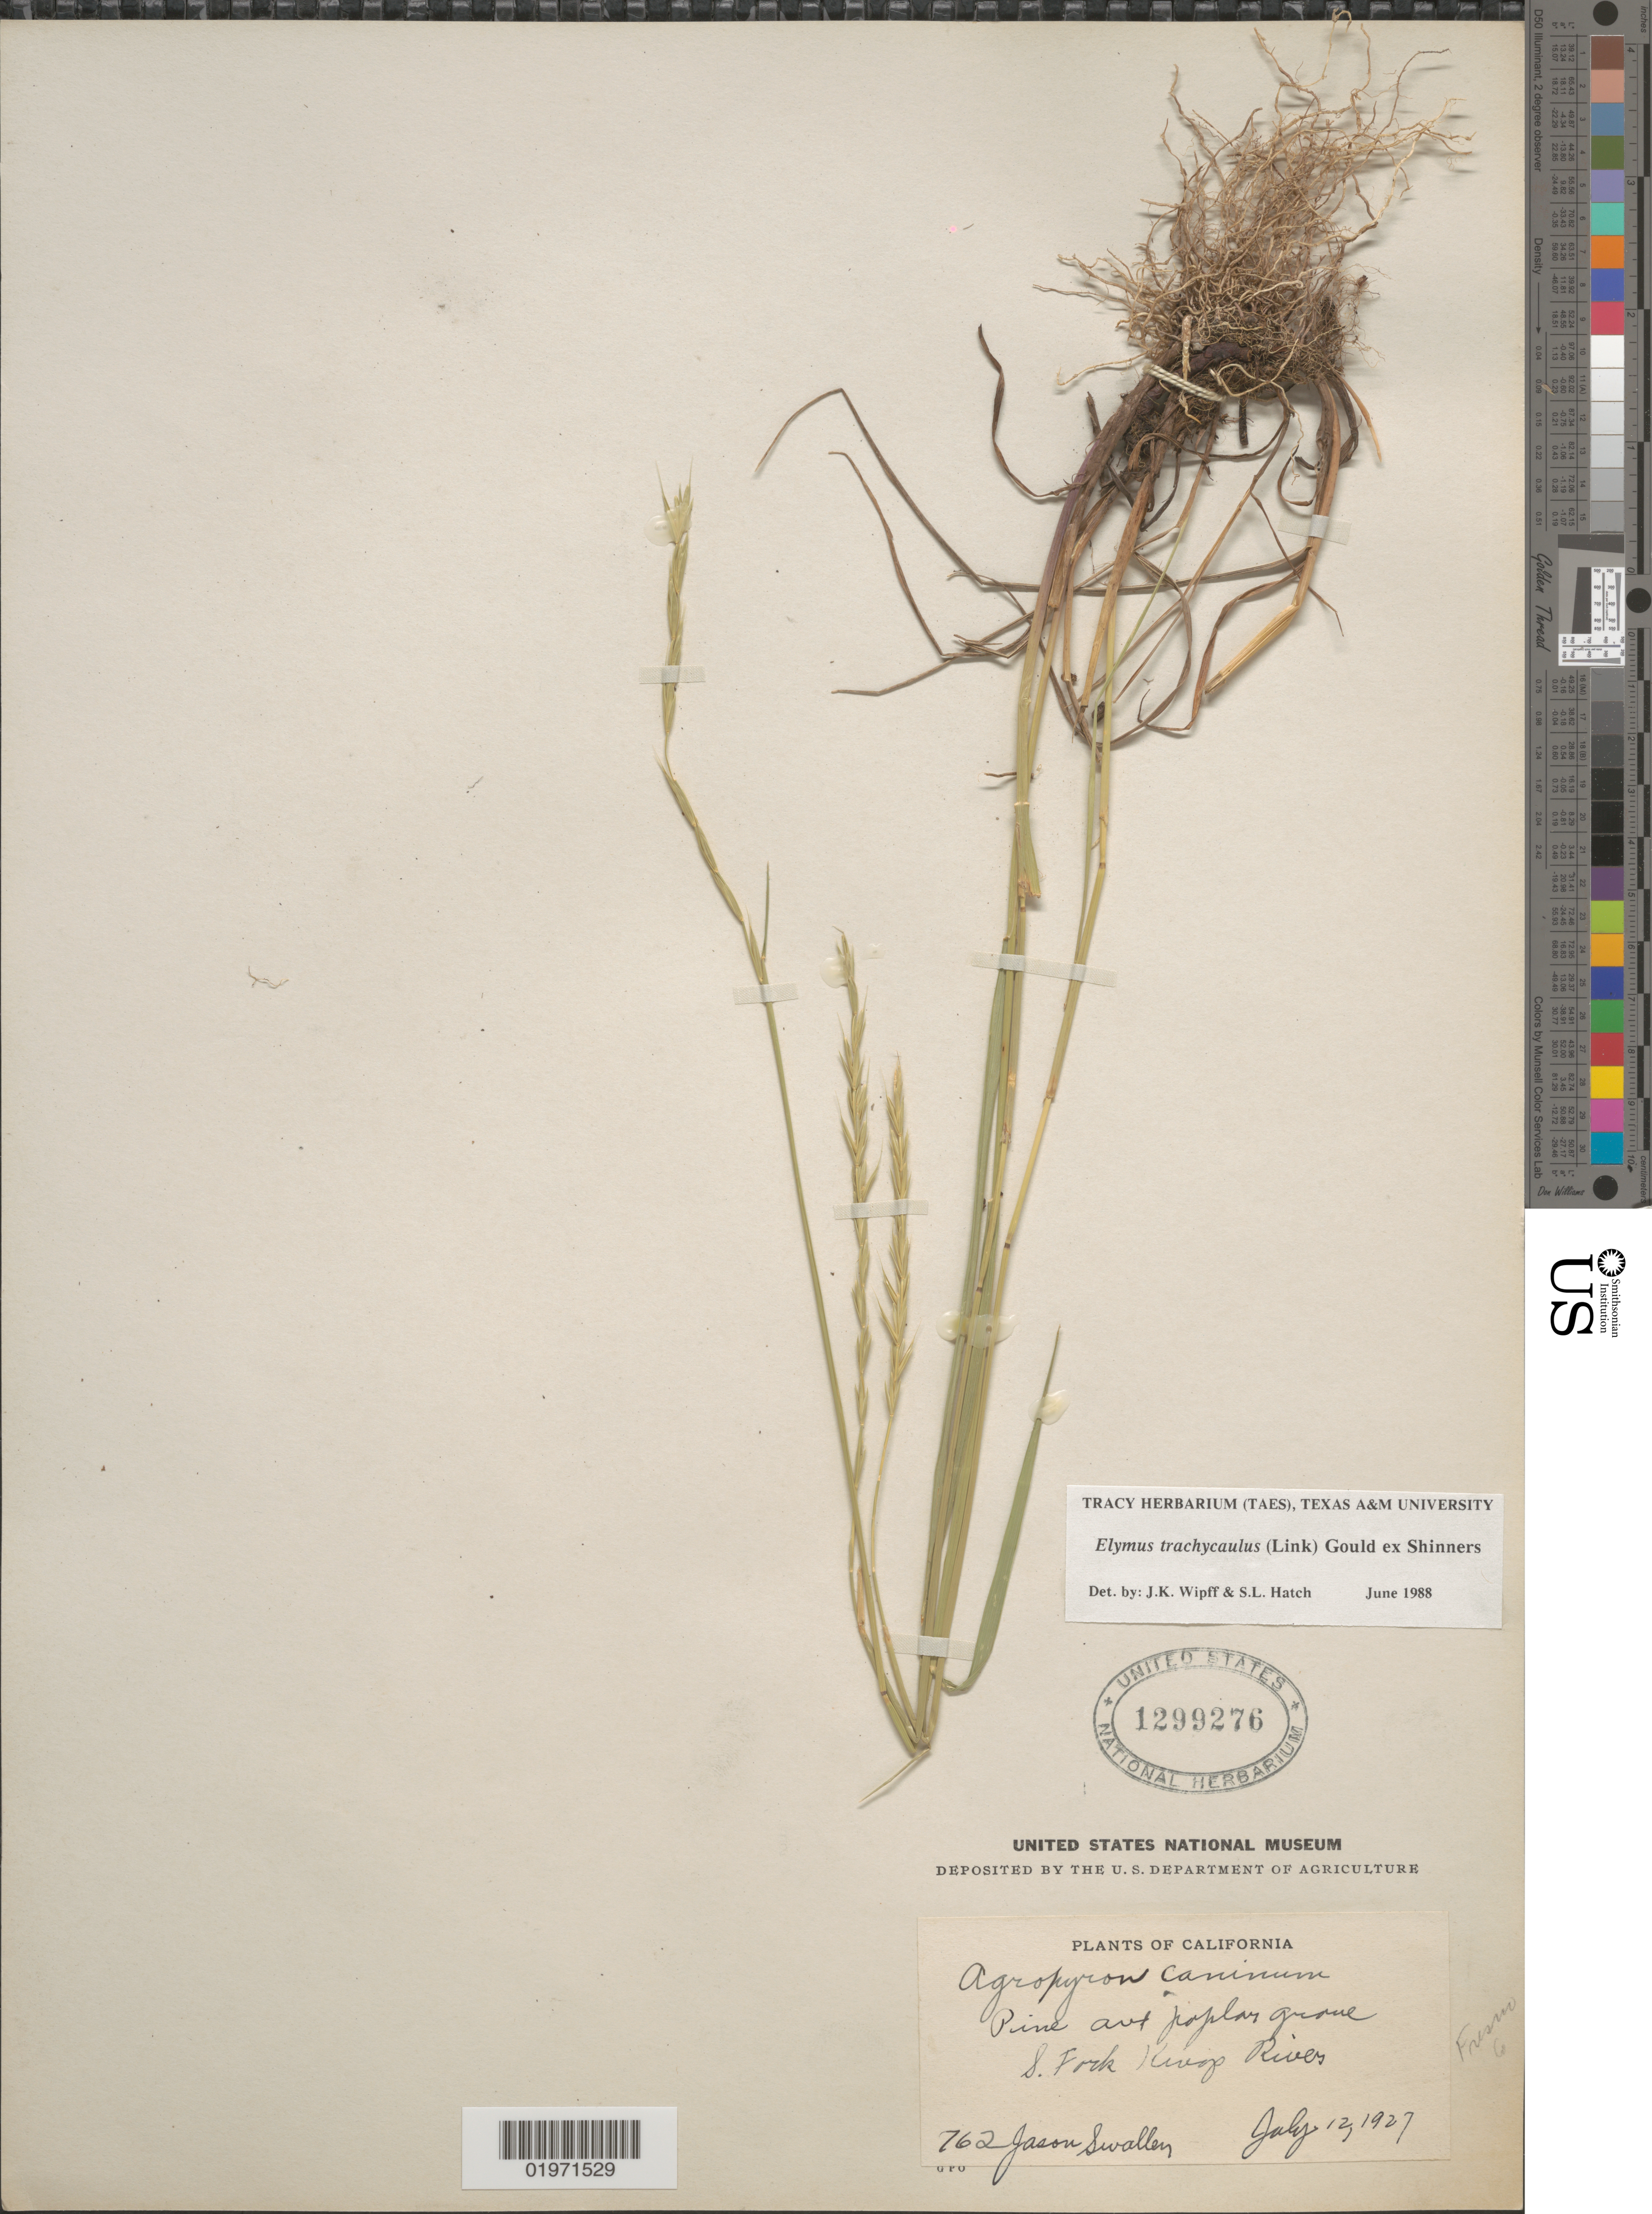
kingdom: Plantae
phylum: Tracheophyta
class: Liliopsida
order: Poales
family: Poaceae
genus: Elymus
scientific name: Elymus trachycaulus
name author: (Link) Gould ex Shinners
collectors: J. R. Swallen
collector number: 762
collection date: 1927-07-12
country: United States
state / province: California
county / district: Fresno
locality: S. Fork Kings River. Fresno Co.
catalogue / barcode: US 1299276